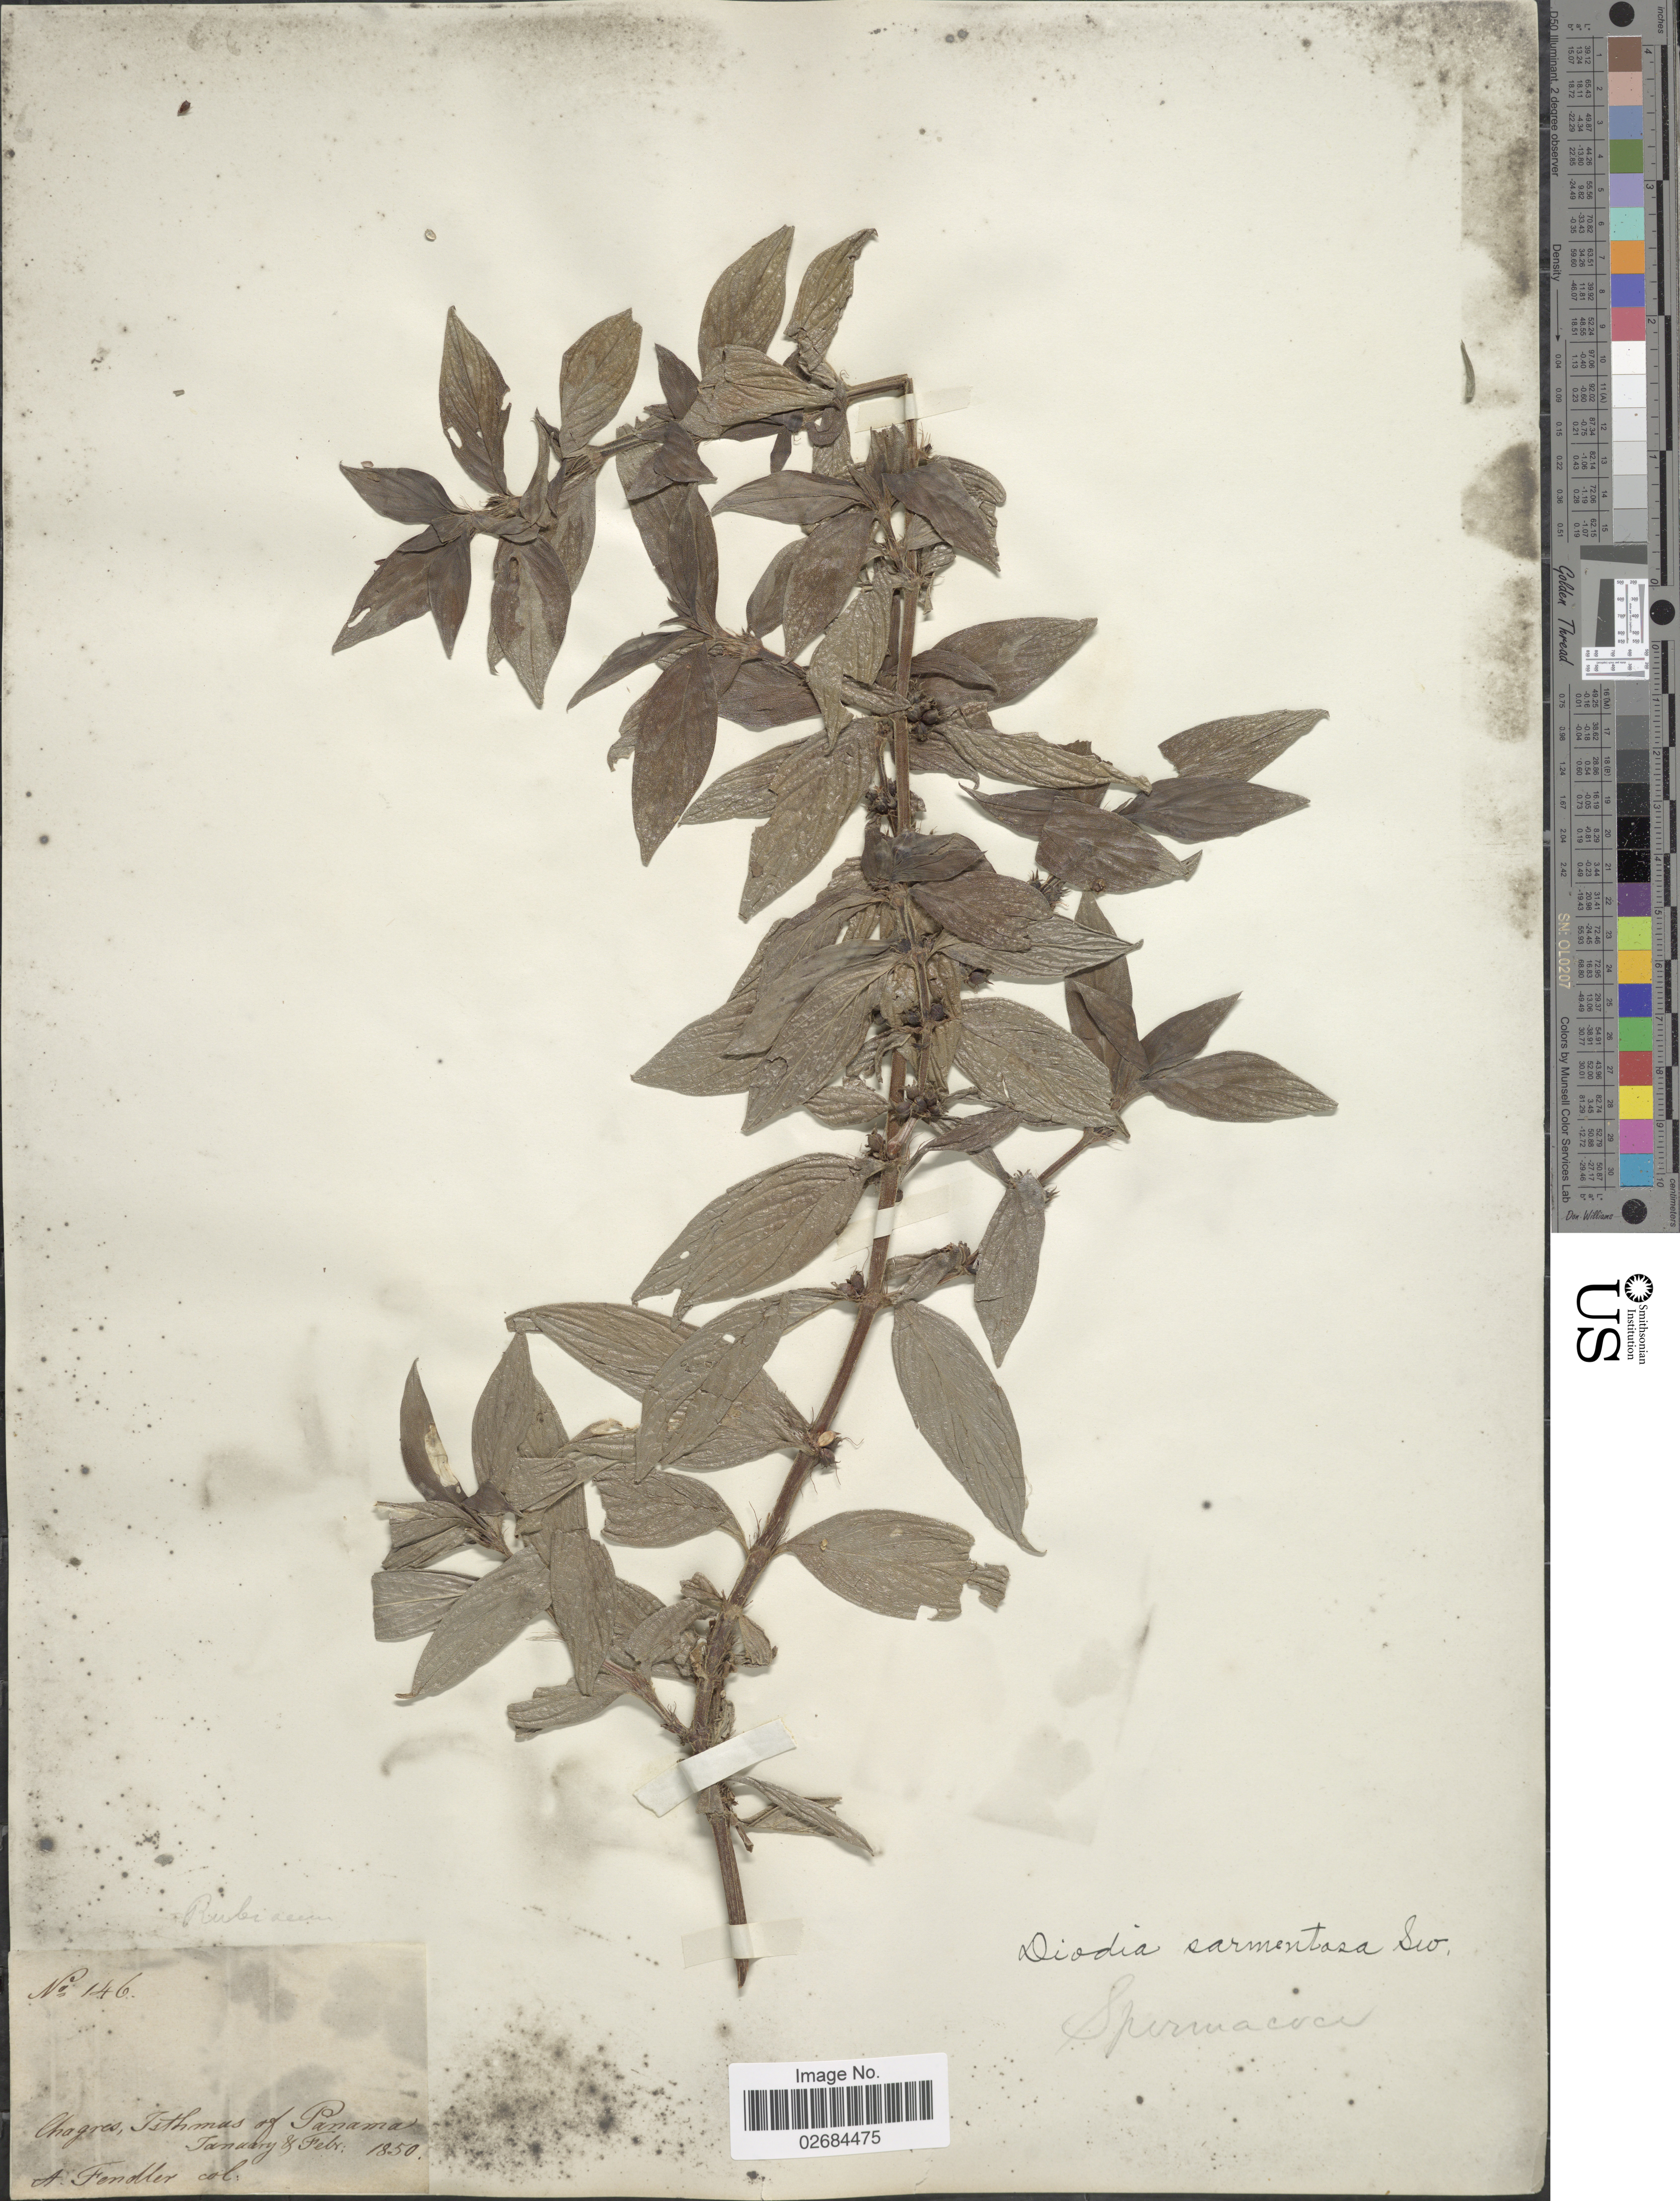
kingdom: Plantae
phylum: Tracheophyta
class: Magnoliopsida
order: Gentianales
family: Rubiaceae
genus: Diodia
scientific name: Diodia sarmentosa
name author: Sw.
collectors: A. Fondler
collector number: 146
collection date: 1850-02-08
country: Panama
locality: Chagres, Ishtmus of Panama